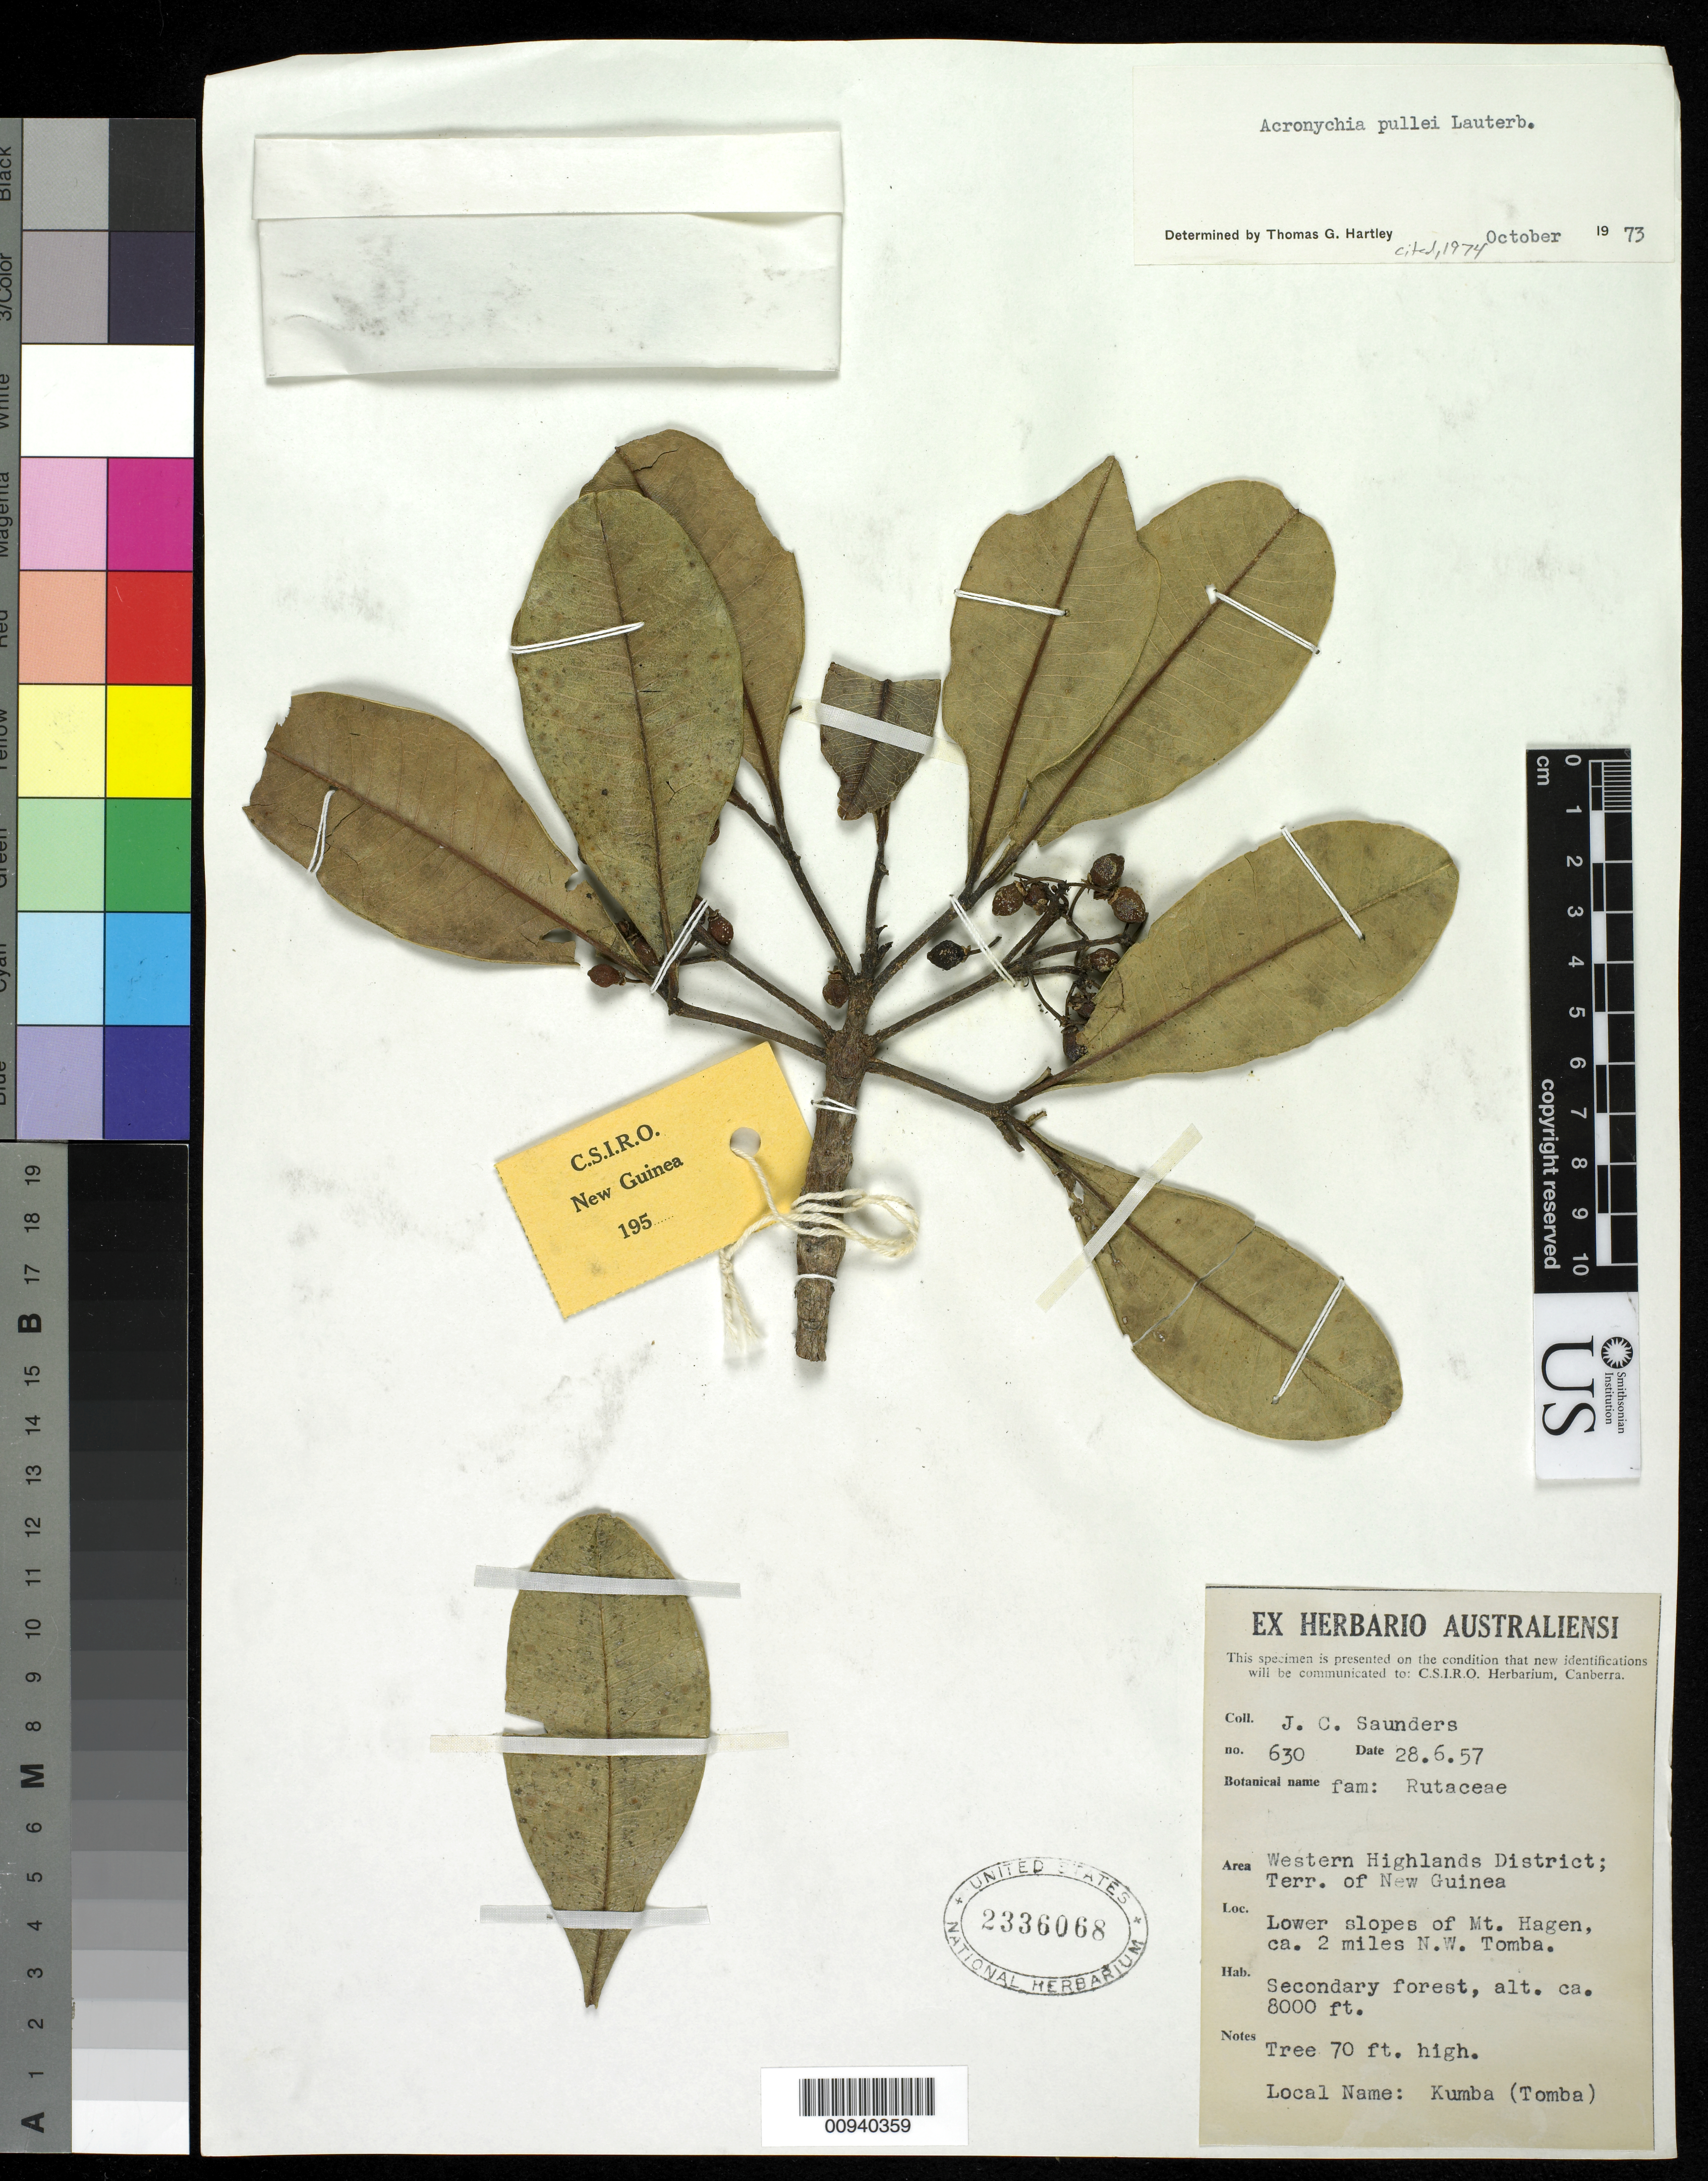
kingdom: Plantae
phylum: Tracheophyta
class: Magnoliopsida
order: Sapindales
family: Rutaceae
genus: Acronychia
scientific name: Acronychia pullei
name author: Lauterb.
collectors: J. C. Saunders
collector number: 630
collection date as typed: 28 Jun 1957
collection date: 1957-06-28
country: Papua New Guinea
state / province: Western Highlands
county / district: Mount Hagen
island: New Guinea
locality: Lower slopes of Mt. Hagen, ca. 2 miles N.W. Tomba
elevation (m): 2438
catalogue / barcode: US 2336068